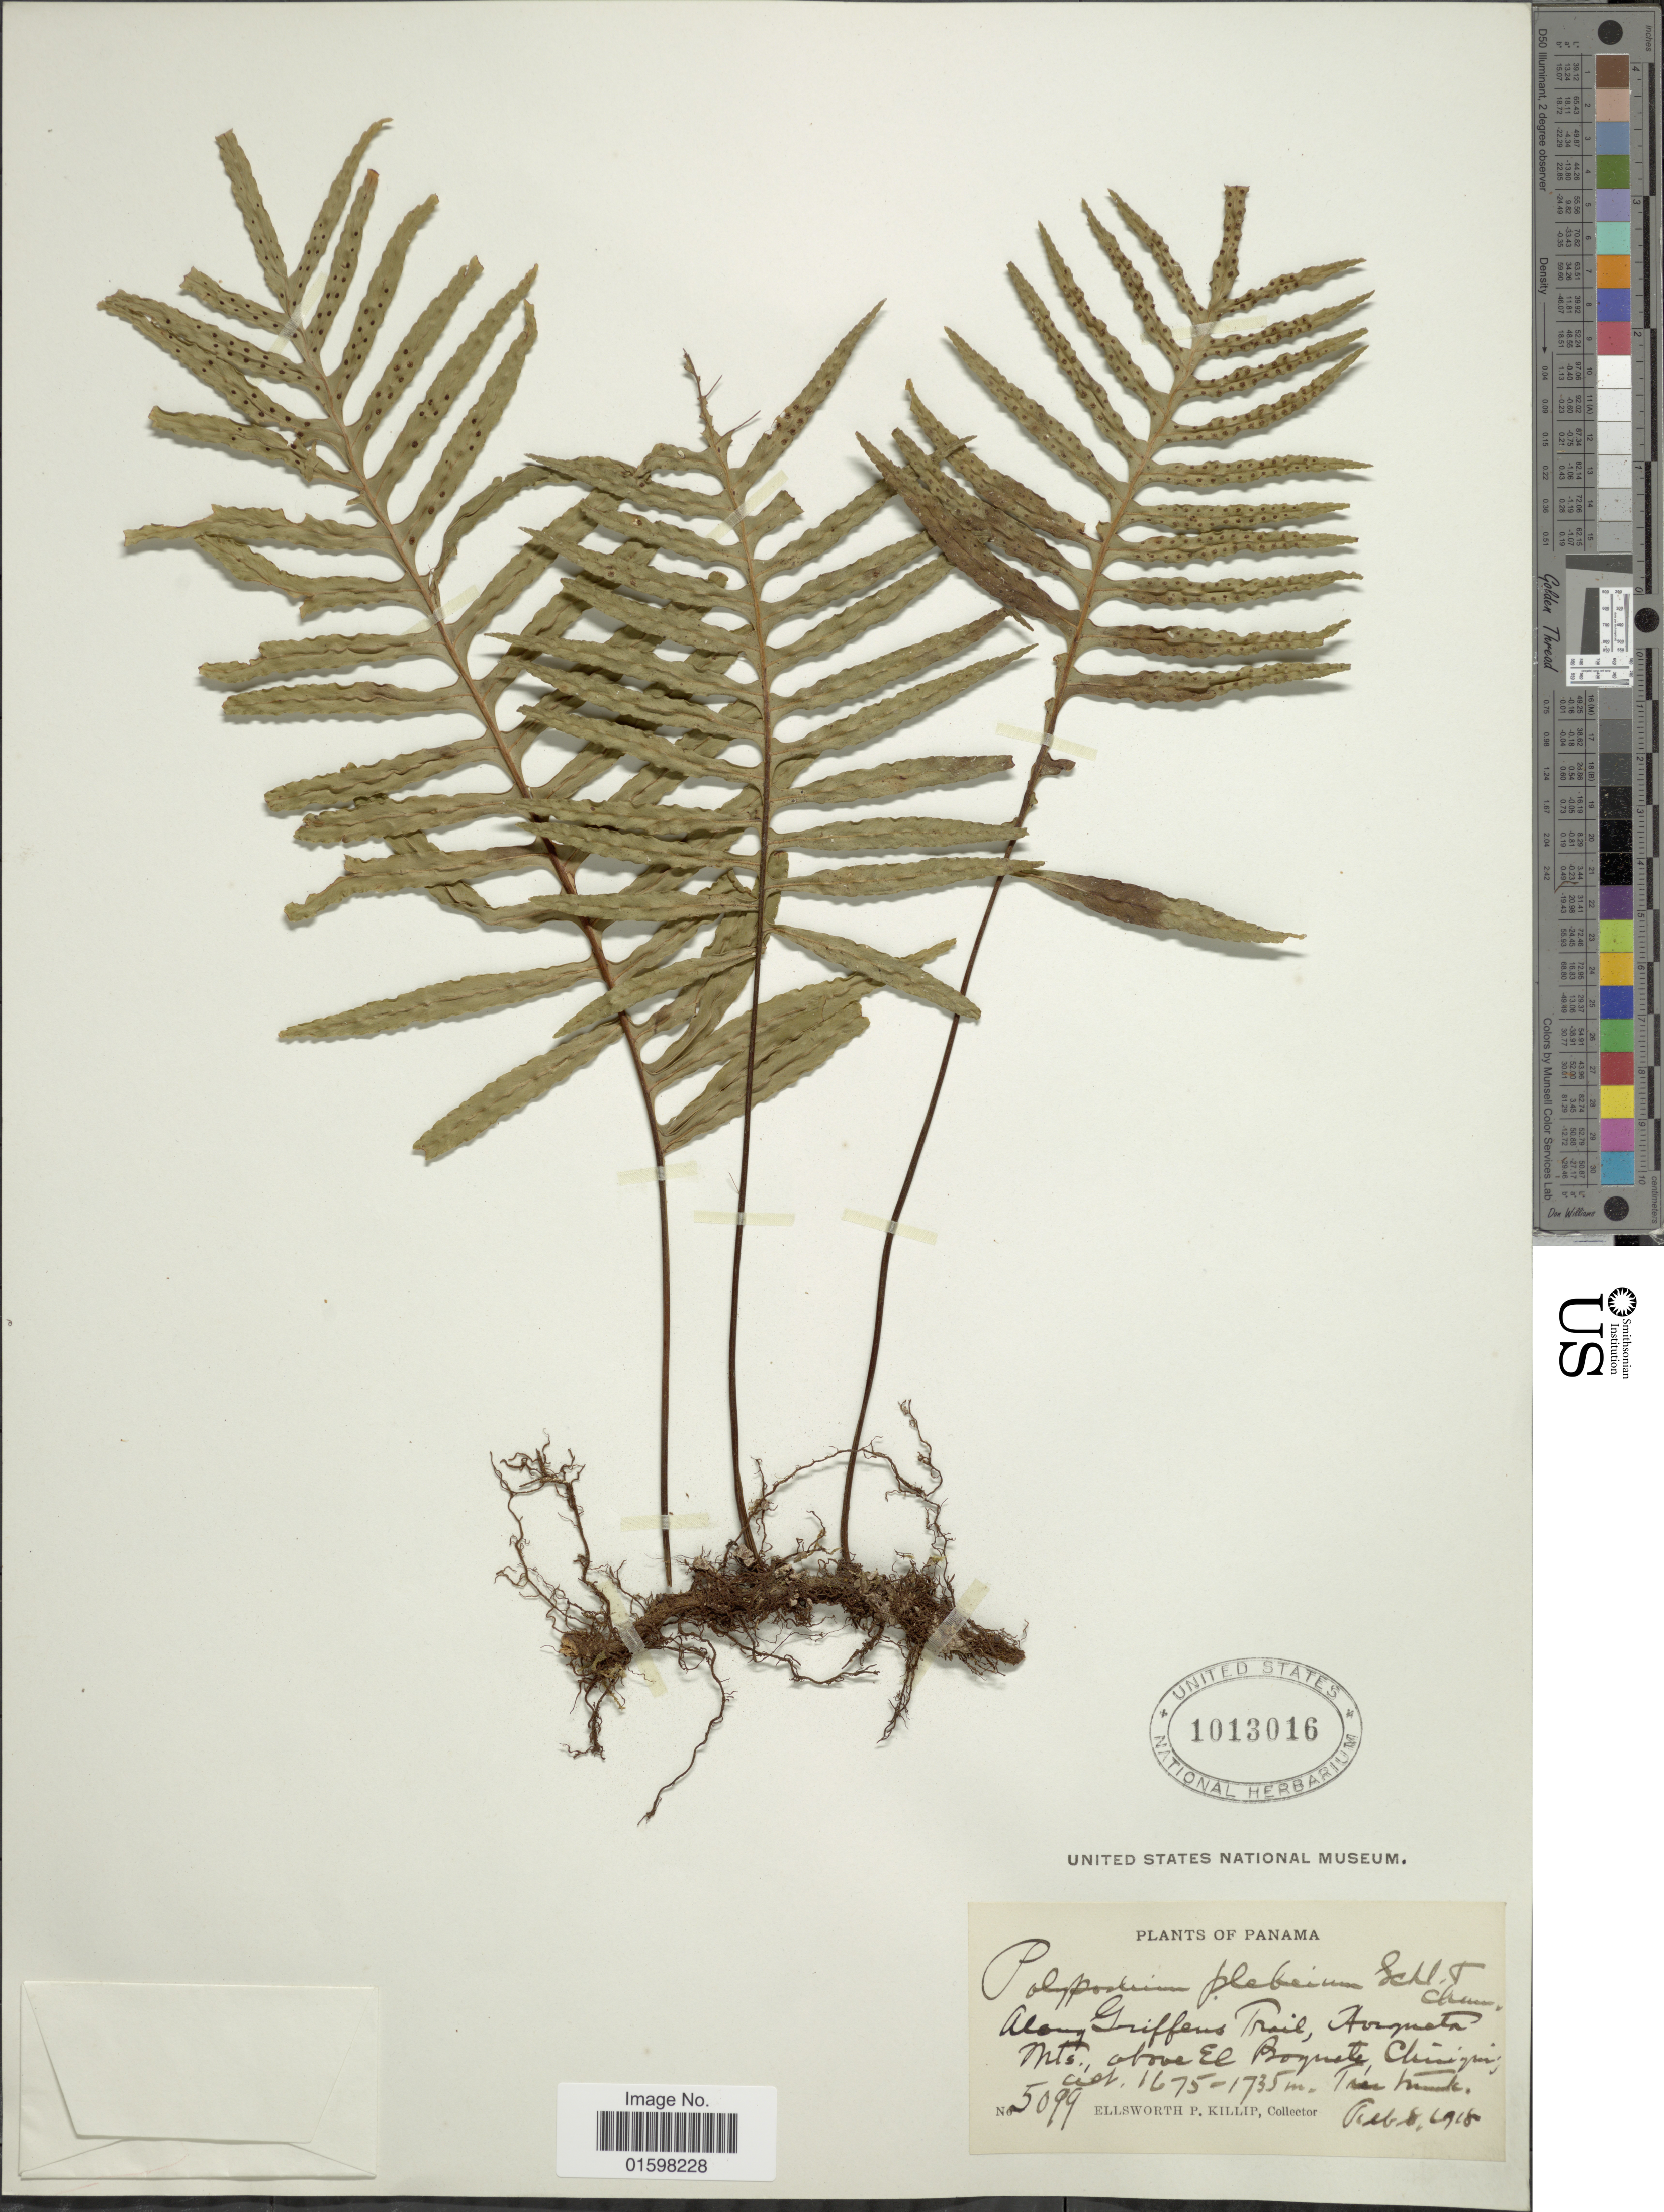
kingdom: Plantae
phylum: Tracheophyta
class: Polypodiopsida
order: Polypodiales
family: Polypodiaceae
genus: Pleopeltis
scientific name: Pleopeltis plebeia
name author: (Schltdl. ex Cham.) A.R. Sm. & Tejero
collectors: E. P. Killip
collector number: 5099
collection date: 1918-02-08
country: Panama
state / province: Chiriqui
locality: Along Griffens Trail, Arguete Mts., above El Boquete Chiriqui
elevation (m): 1675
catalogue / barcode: US 1013016